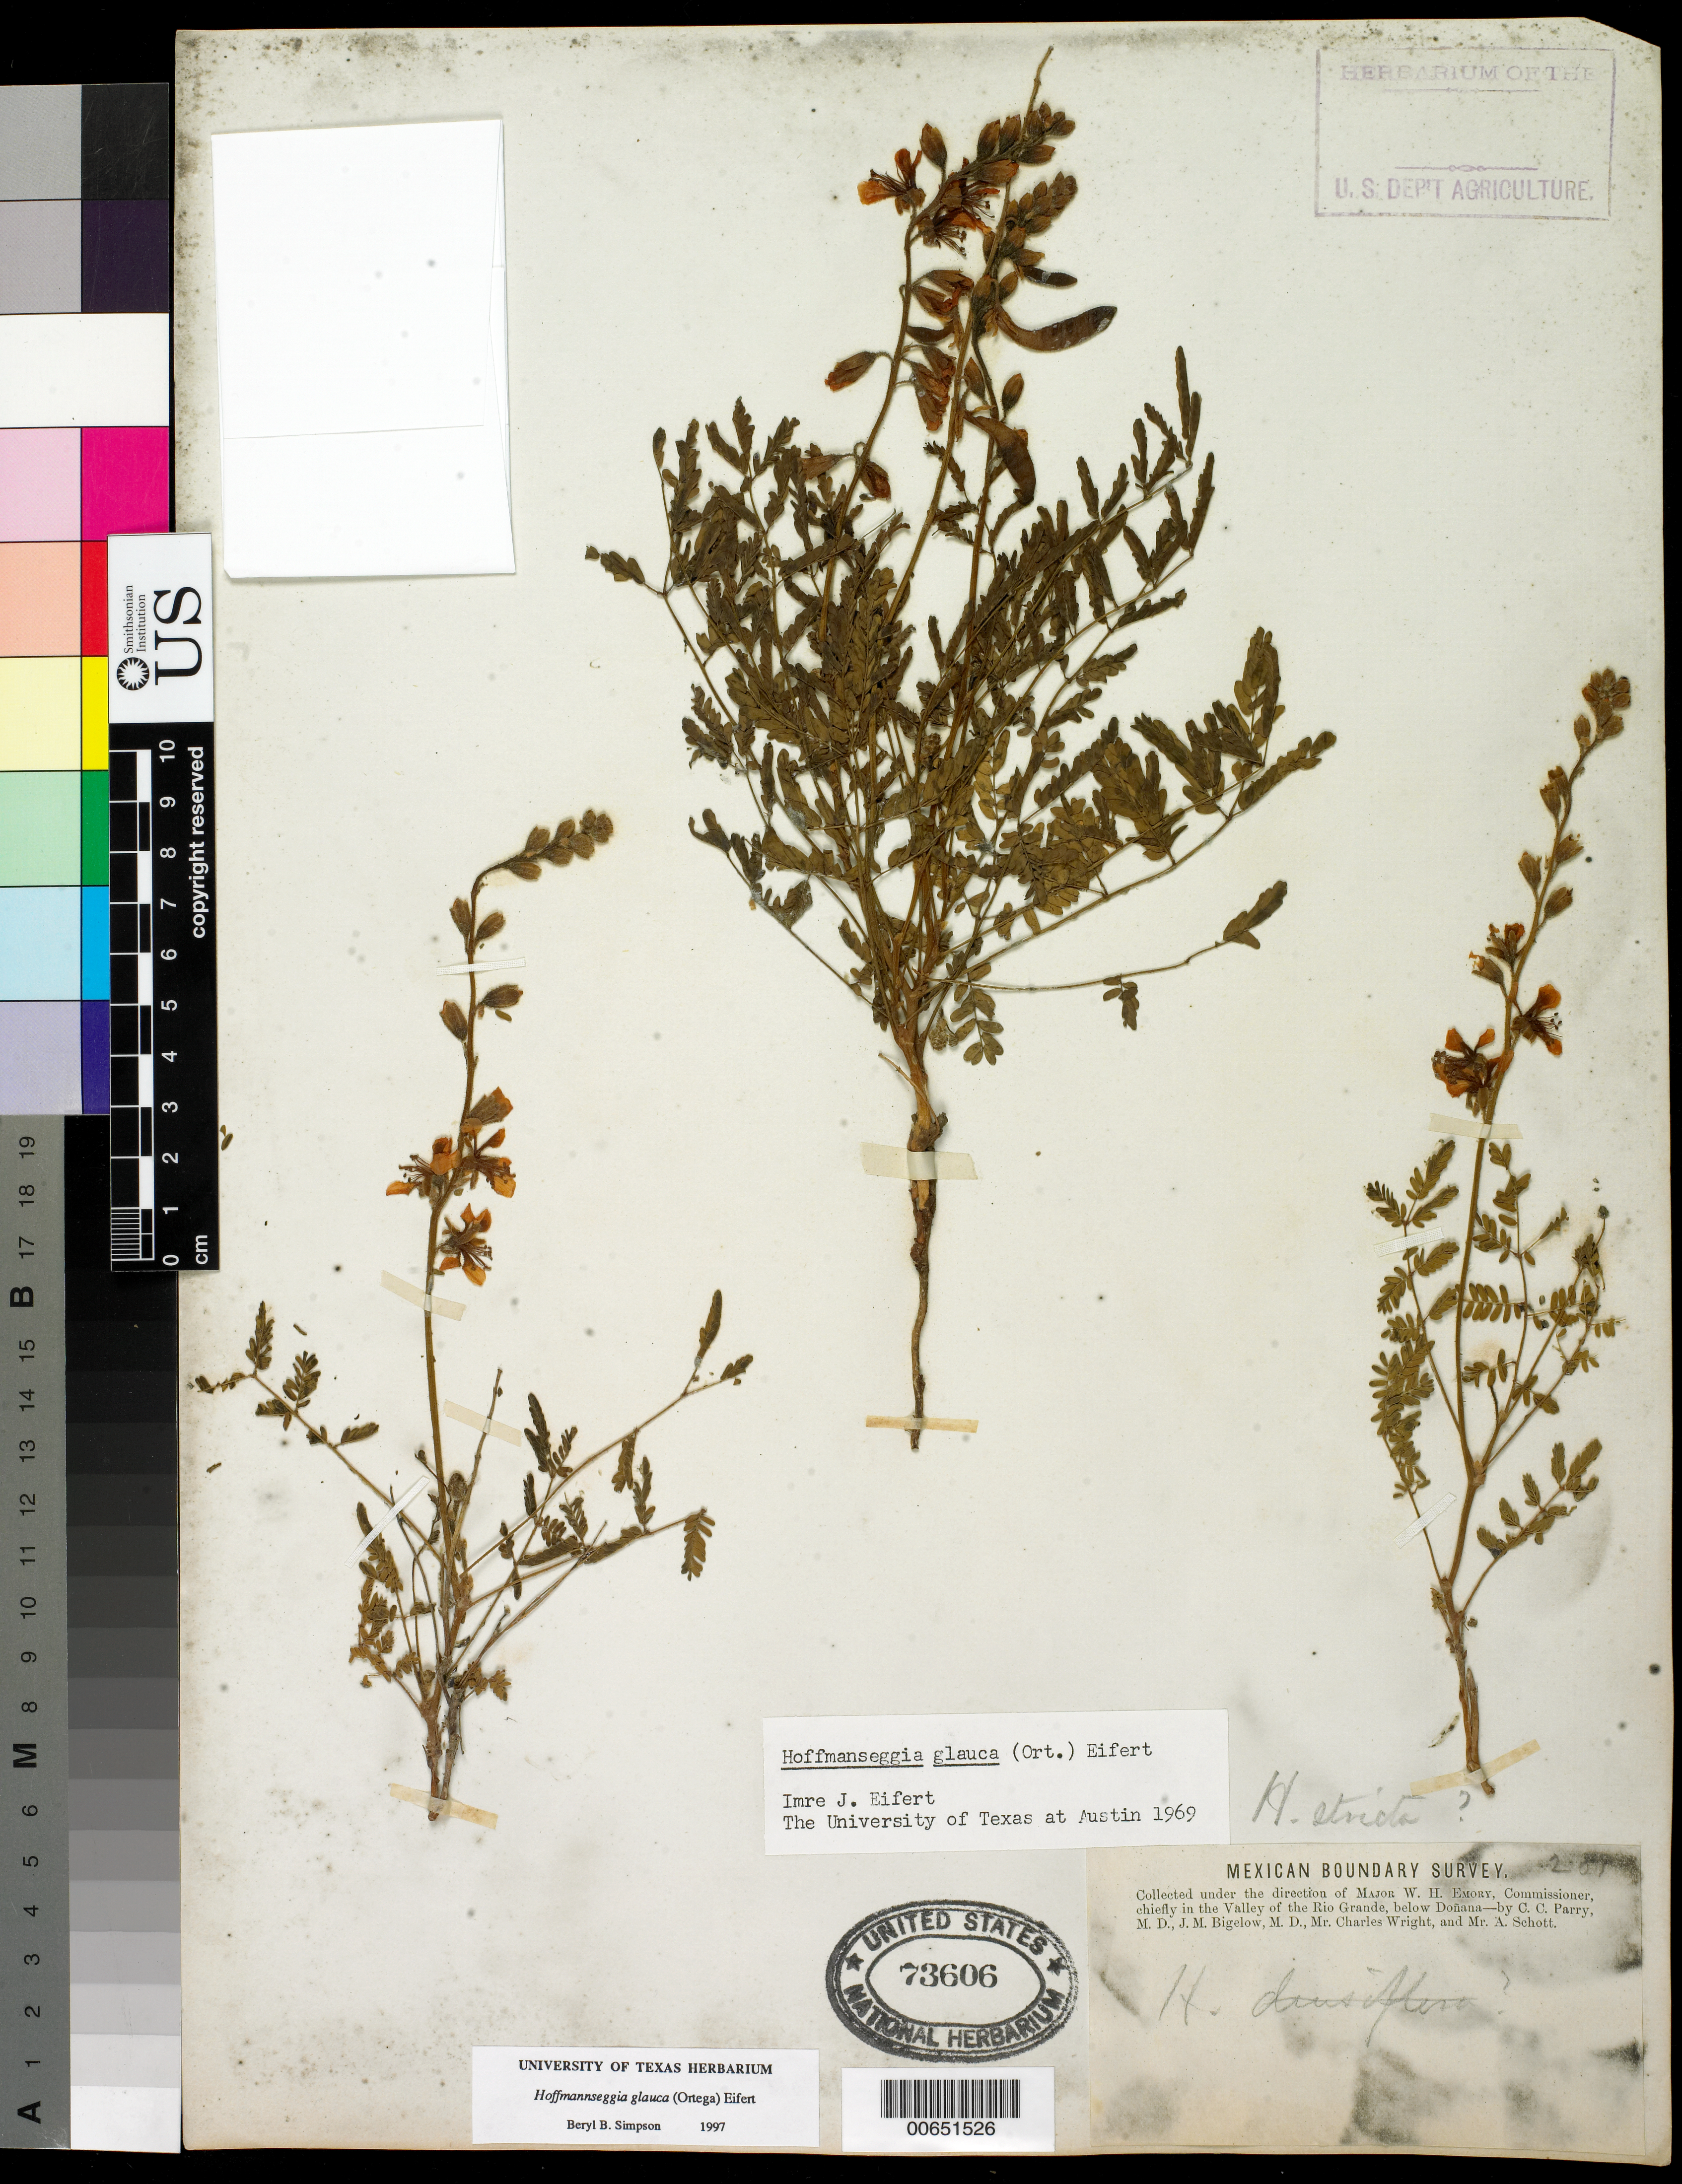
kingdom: Plantae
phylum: Tracheophyta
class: Magnoliopsida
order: Fabales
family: Fabaceae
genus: Hoffmannseggia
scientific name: Hoffmannseggia glauca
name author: (Ortega) Eifert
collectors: C. C. Parry, J. M. Bigelow, C. Wright & A. C. V. Schott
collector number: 201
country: United States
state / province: Texas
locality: Valley of the Rio Grande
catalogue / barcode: US 73606